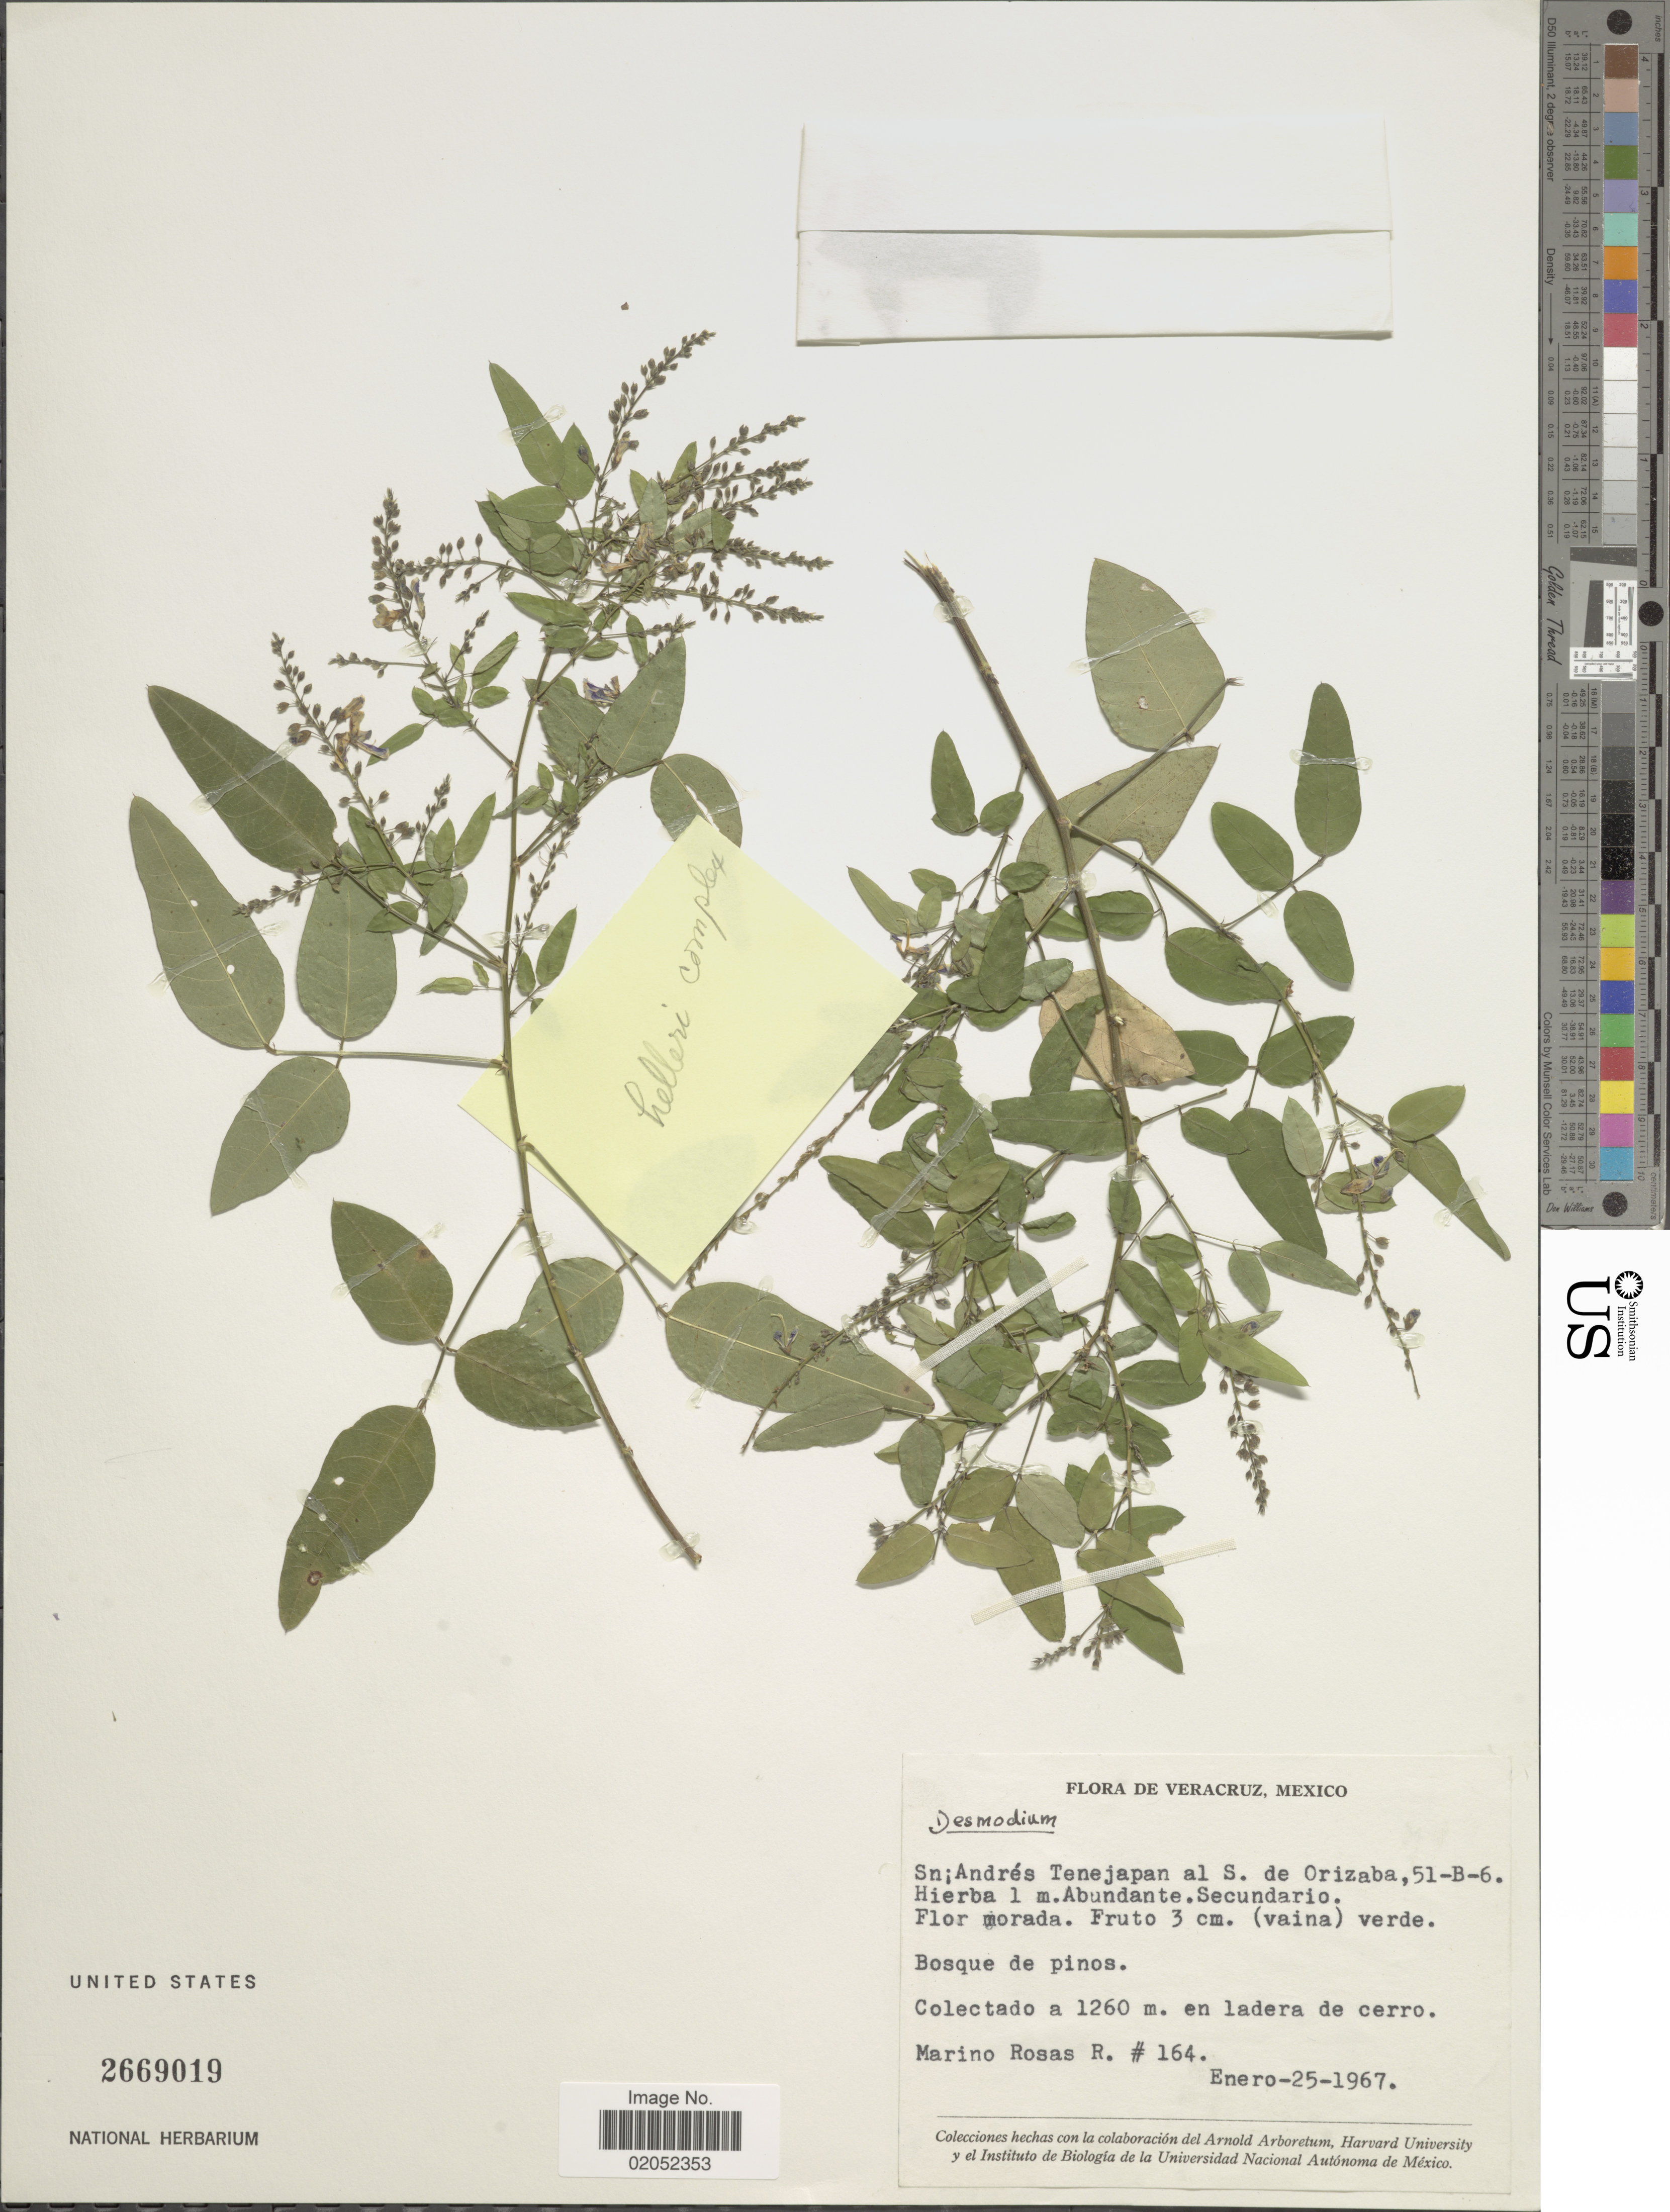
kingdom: Plantae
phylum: Tracheophyta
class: Magnoliopsida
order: Fabales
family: Fabaceae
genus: Desmodium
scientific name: Desmodium helleri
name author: Peyr.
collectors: M. Rosas R.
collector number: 164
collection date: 1967-01-25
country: Mexico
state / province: Veracruz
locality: Veracruz, Mexico. Sn; Andres Tenejapan al S. de Orizaba, 51-B-6.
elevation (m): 1260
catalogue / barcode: US 2669019